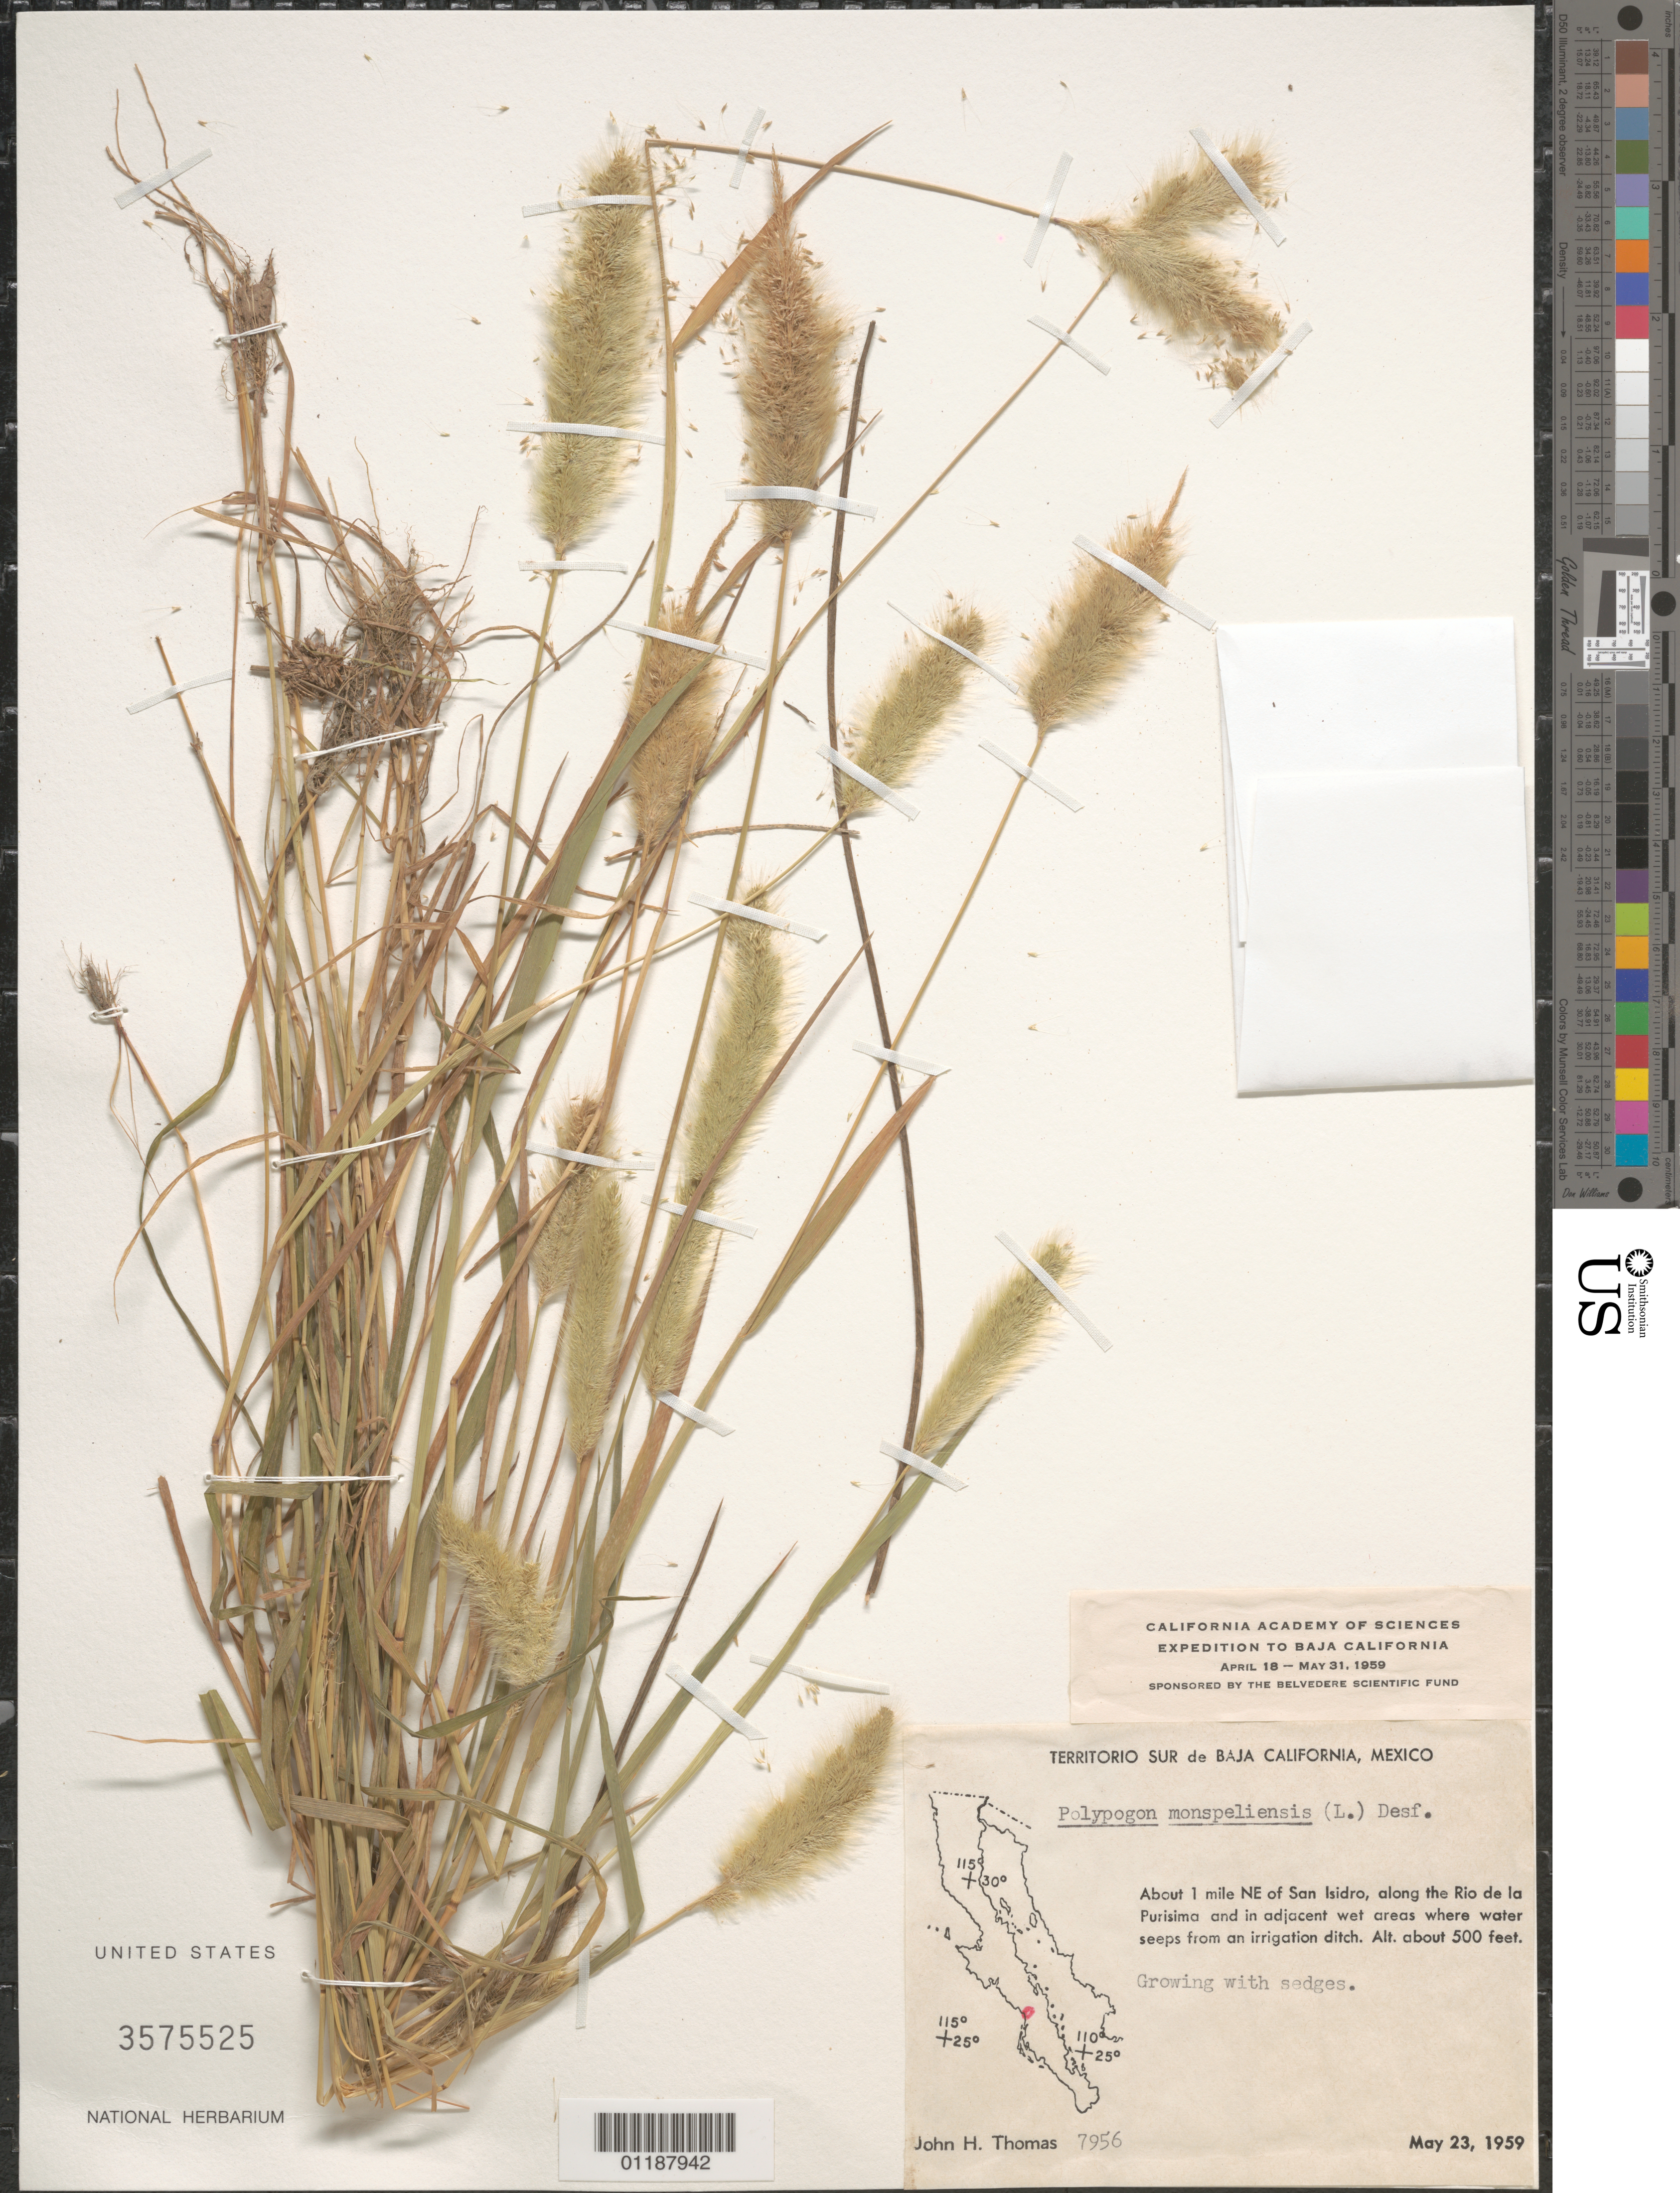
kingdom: Plantae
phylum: Tracheophyta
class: Liliopsida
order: Poales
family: Poaceae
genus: Polypogon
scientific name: Polypogon monspeliensis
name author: (L.) Desf.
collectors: J. H. Thomas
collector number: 7956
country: Mexico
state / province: Baja California Sur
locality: NE of San Isidro, along the Rio de la Purisima, and in adjacent wet areas where water seeps from an irrigation ditch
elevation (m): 152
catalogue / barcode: US 3575525